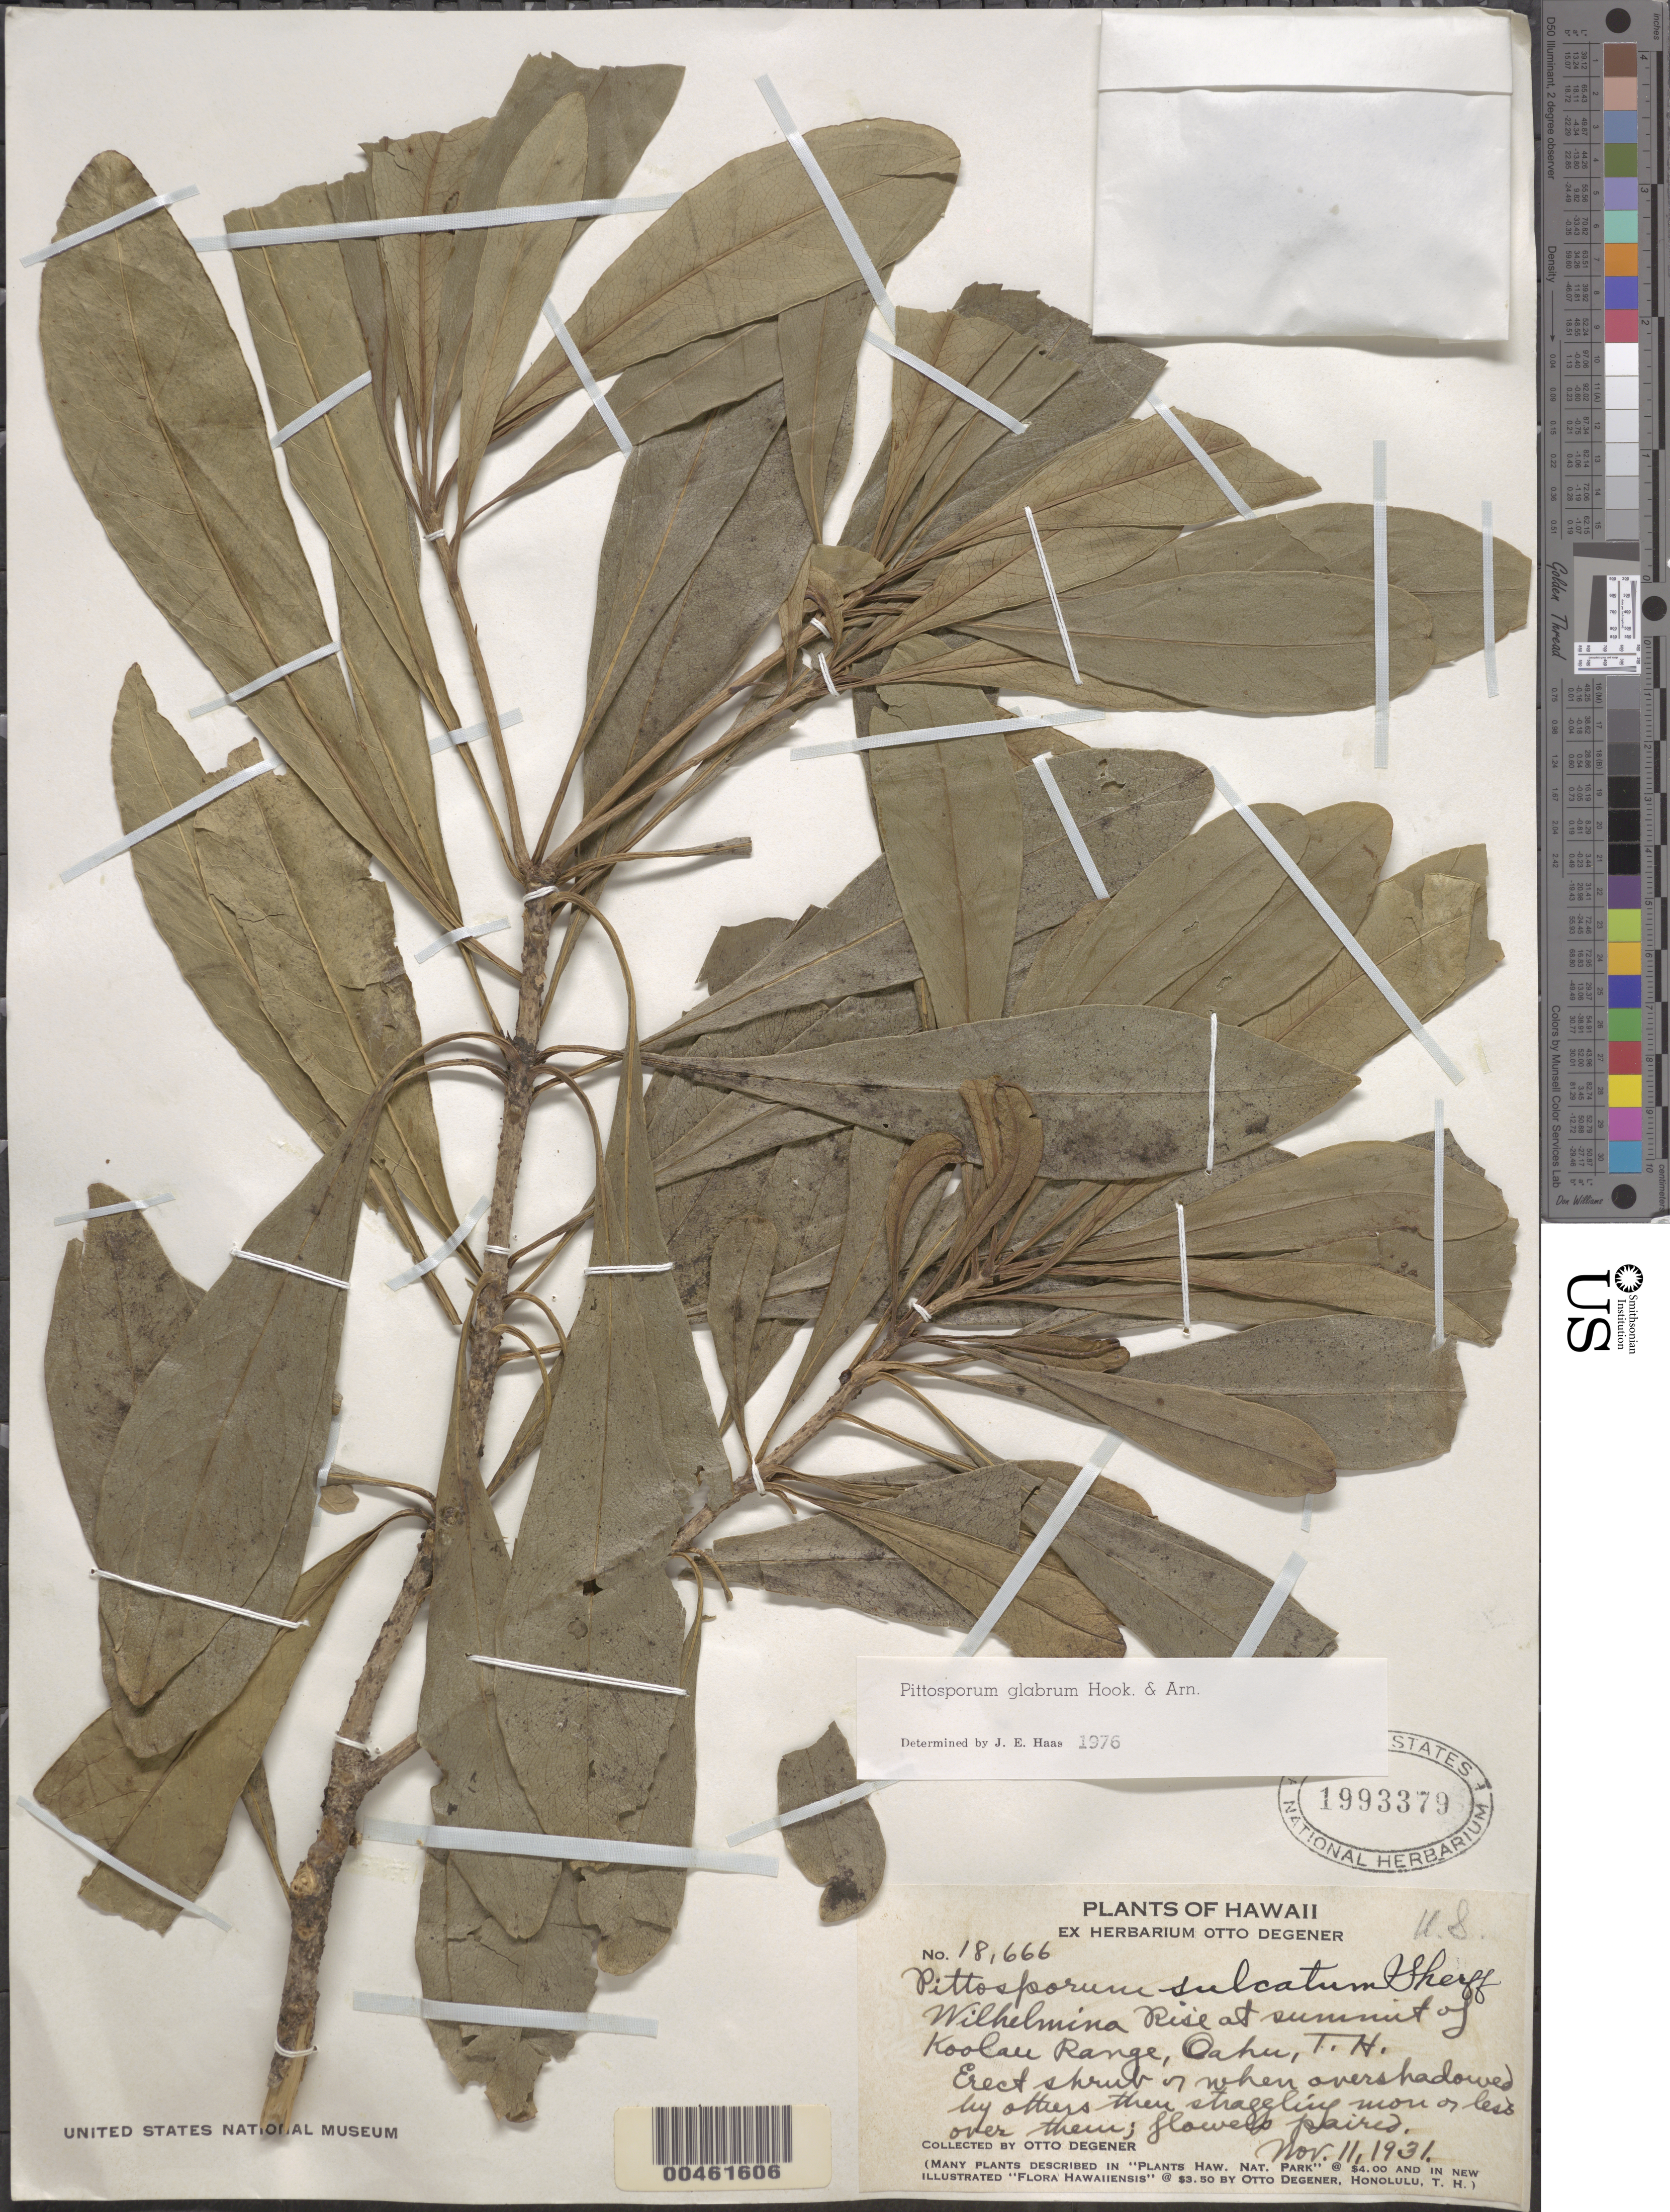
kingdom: Plantae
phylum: Tracheophyta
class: Magnoliopsida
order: Apiales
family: Pittosporaceae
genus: Pittosporum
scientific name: Pittosporum glabrum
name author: Hook. & Arn.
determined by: Haas, J. E.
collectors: O. Degener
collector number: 18666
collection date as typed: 11 Nov 1931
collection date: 1931-11-11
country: United States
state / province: Hawaii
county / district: Honolulu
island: Oahu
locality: Wilhelmina Rise at summit of Koolau Range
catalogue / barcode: US 1993379